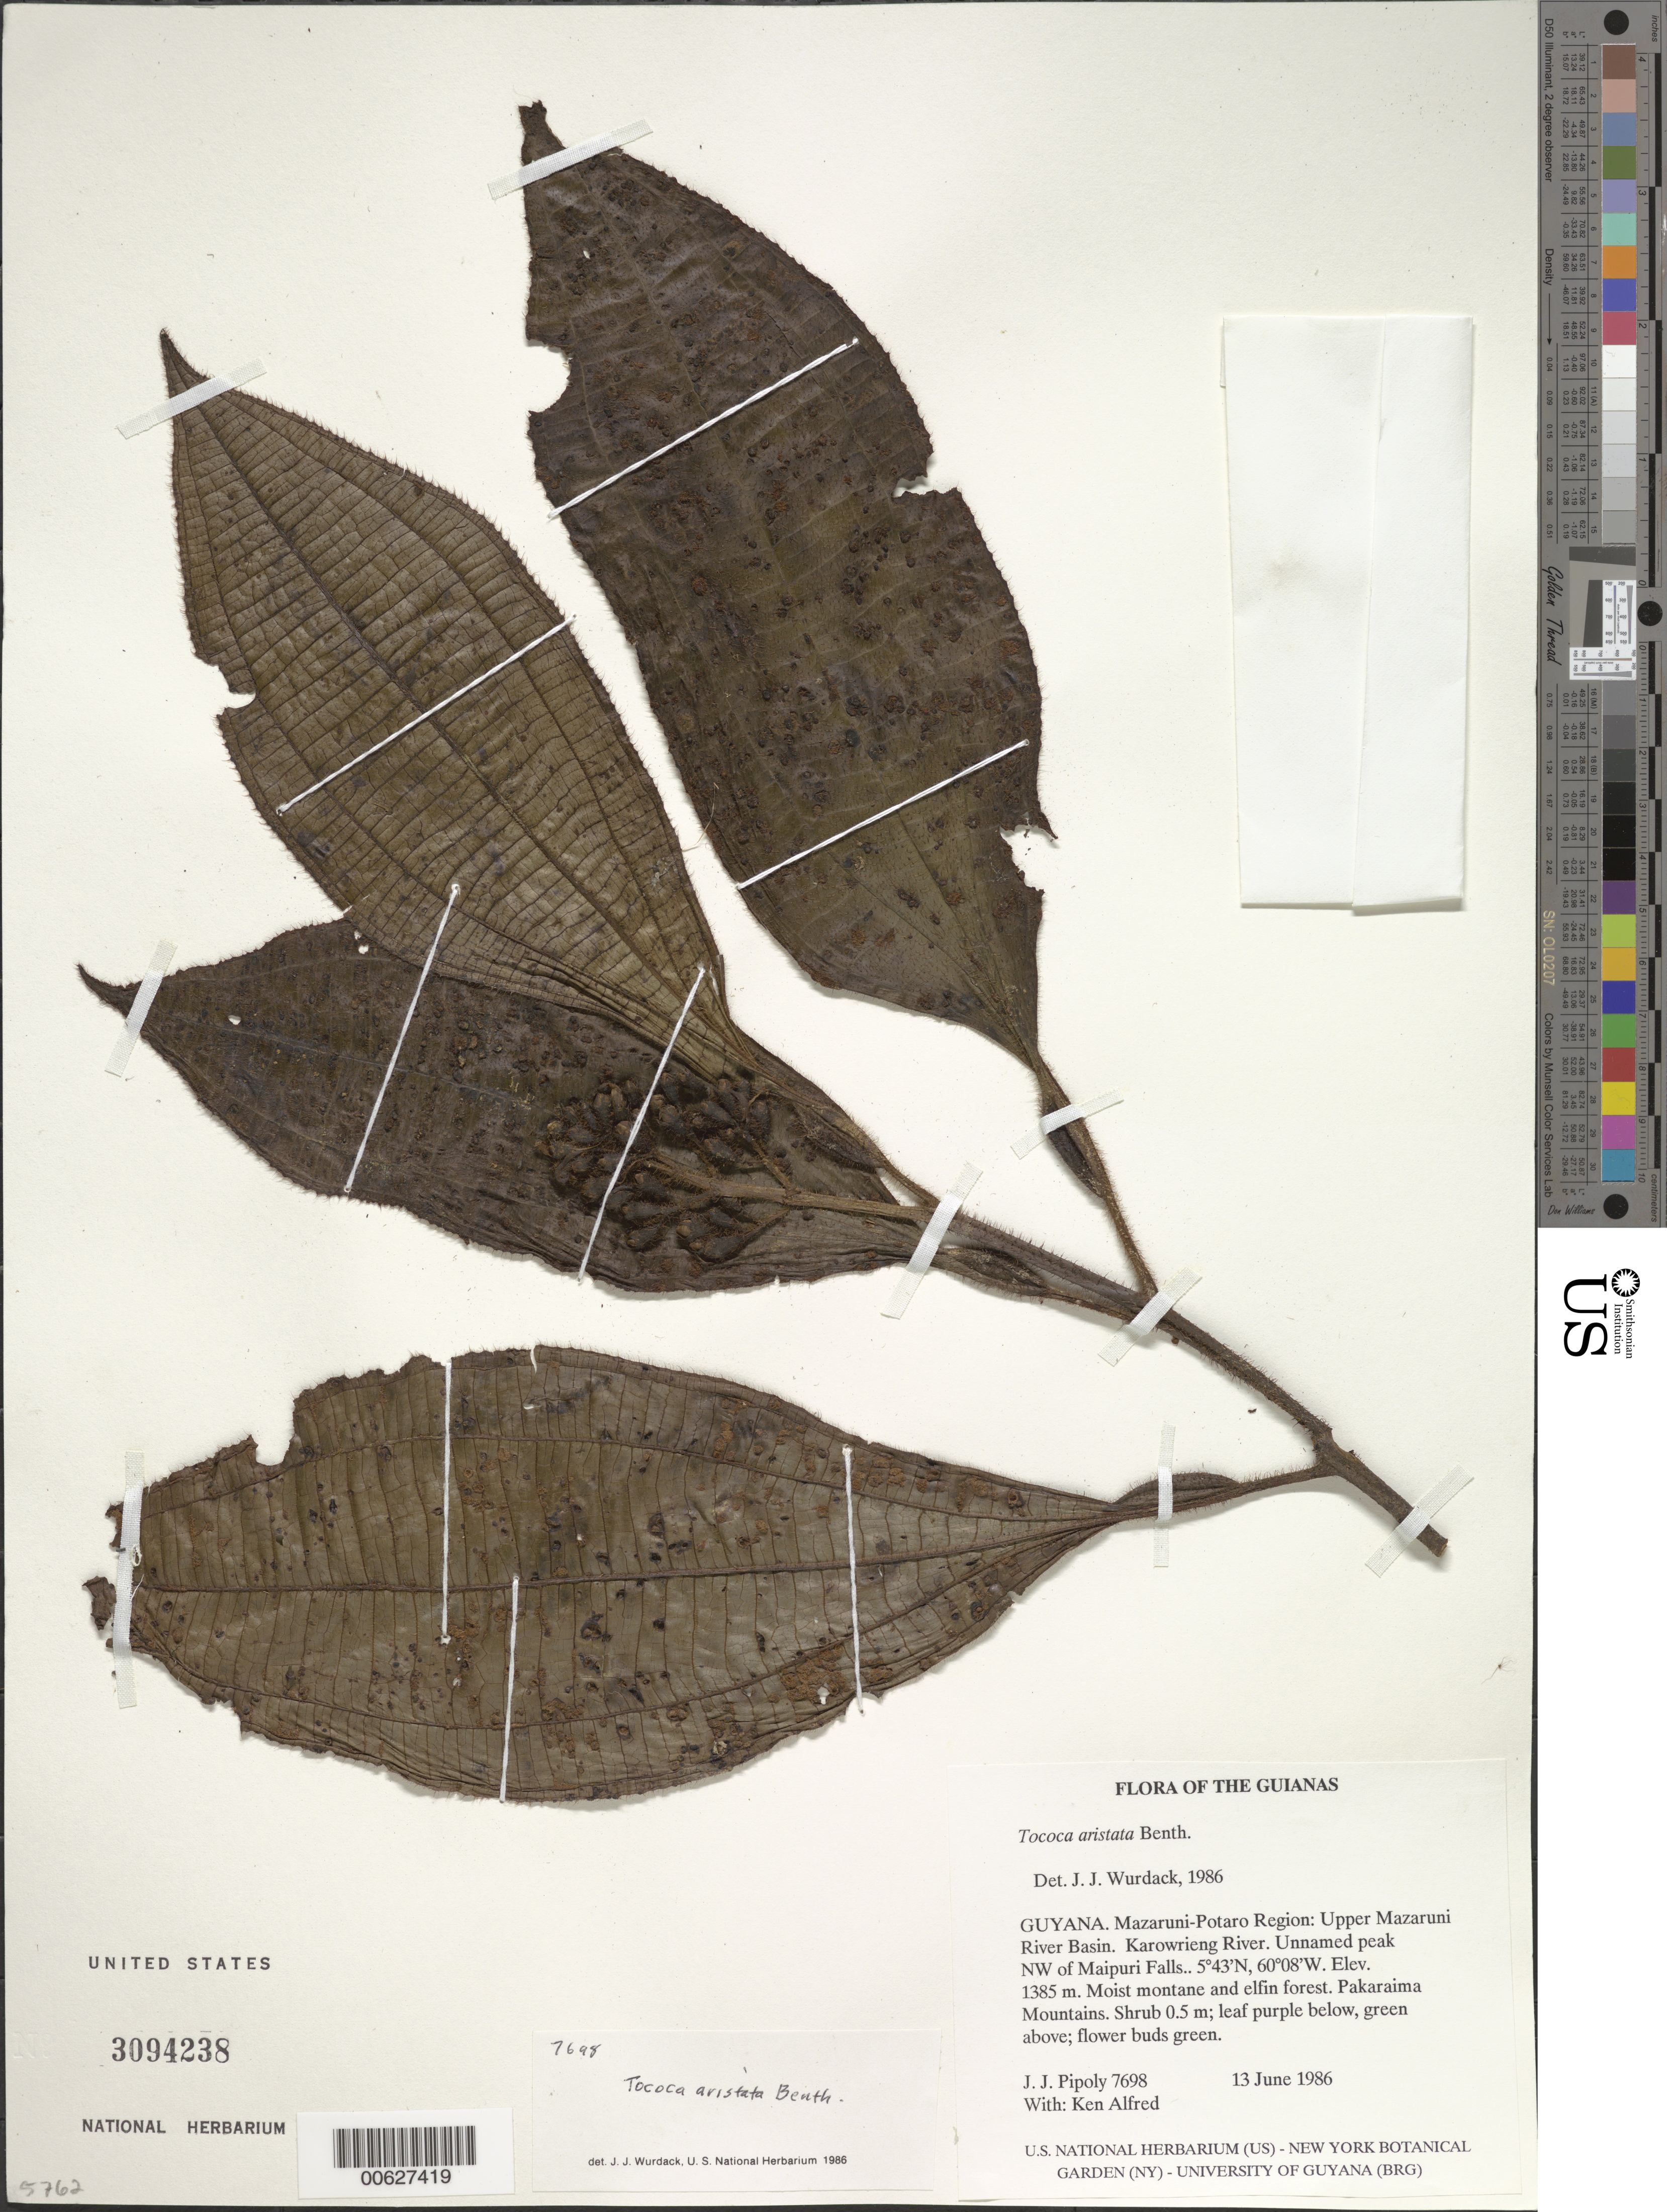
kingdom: Plantae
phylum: Tracheophyta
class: Magnoliopsida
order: Myrtales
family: Melastomataceae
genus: Tococa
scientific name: Tococa aristata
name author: Benth.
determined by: Wurdack, John J., (US), US (UNITED STATES)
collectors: J. J. Pipoly & K. Alfred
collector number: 7698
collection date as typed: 13 June 1986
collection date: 1986-06-13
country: Guyana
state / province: Cuyuni-Mazaruni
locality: Pakaraima Mts. Upper Mazaruni River Basin. Karowrieng River. Unnamed peak NW of Maipuri Falls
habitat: Moist montane and elfin forest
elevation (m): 1385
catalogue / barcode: US 3094238